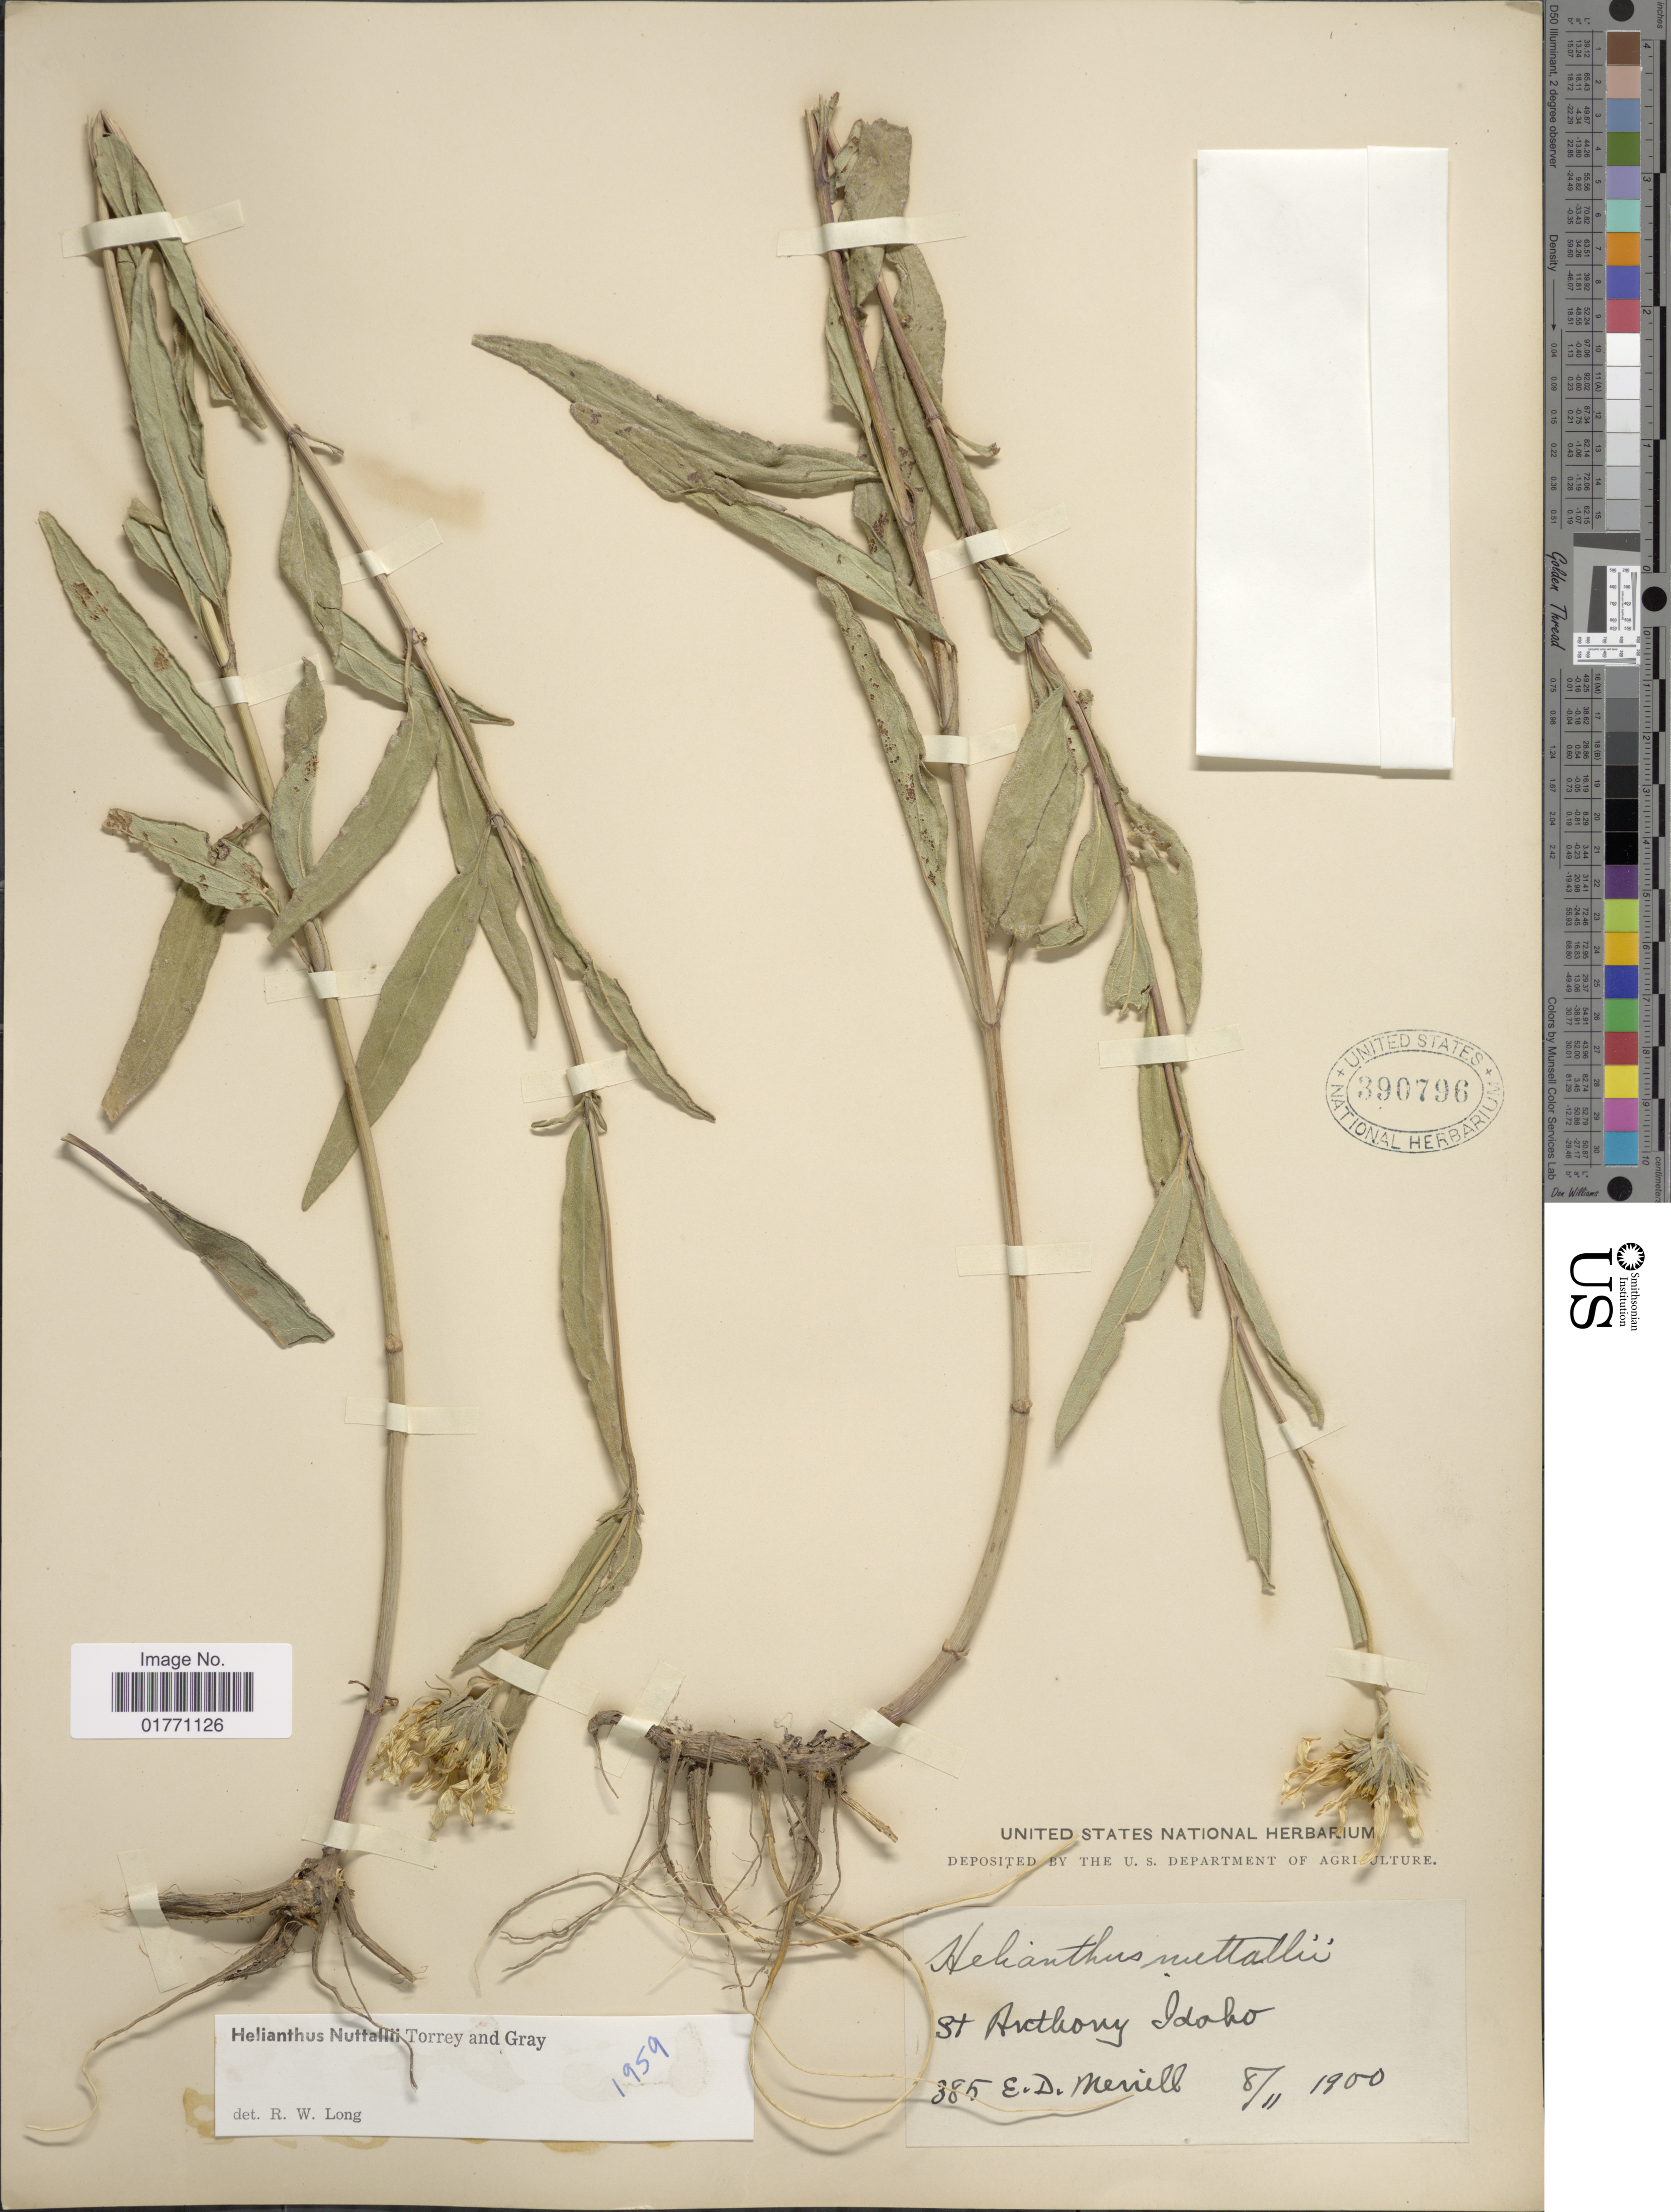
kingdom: Plantae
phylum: Tracheophyta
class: Magnoliopsida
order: Asterales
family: Asteraceae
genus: Helianthus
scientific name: Helianthus nuttallii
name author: Torr. & A. Gray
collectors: E. D. Merrill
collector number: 385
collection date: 1900-08-11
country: United States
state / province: Idaho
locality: St. Anthony.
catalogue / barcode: US 390796